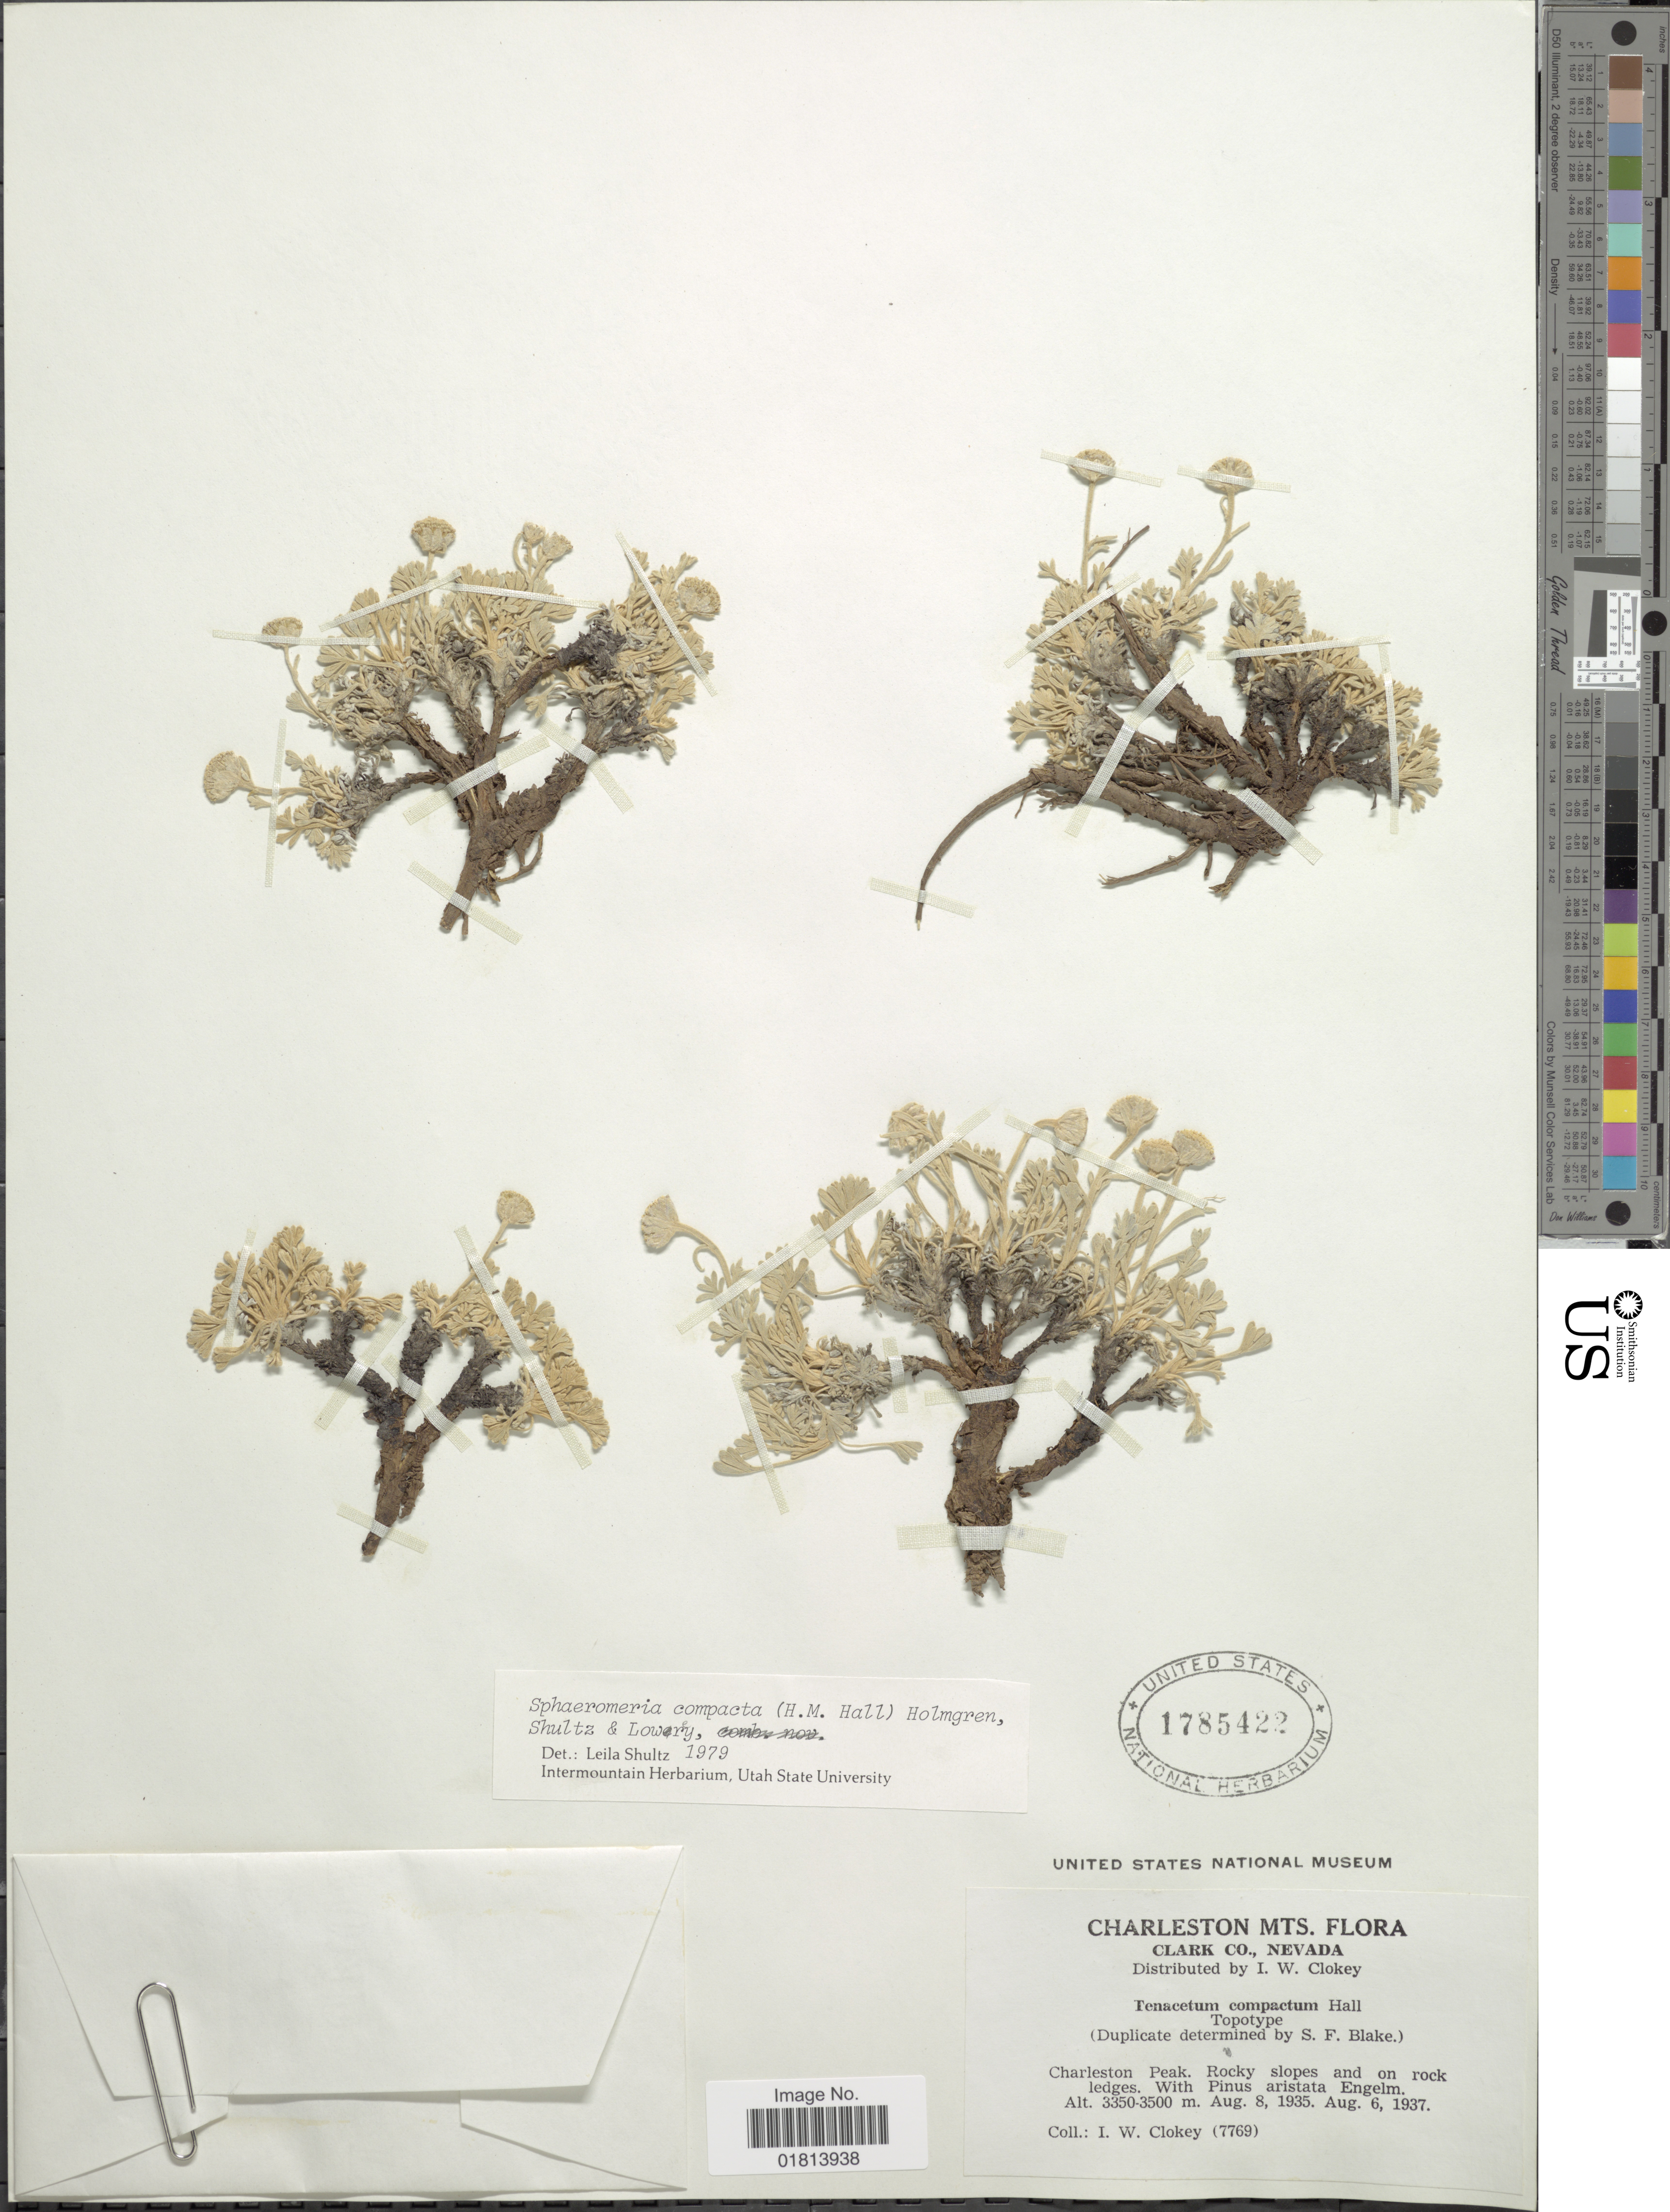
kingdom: Plantae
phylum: Tracheophyta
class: Magnoliopsida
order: Asterales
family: Asteraceae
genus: Sphaeromeria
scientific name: Sphaeromeria compacta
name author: (H.M. Hall) et al.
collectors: I. W. Clokey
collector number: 7769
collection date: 1935-08-08/1937-08-06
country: United States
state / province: Nevada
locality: Charleston Mts., Clark Co., Charleston Peak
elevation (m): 3350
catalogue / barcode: US 1785422